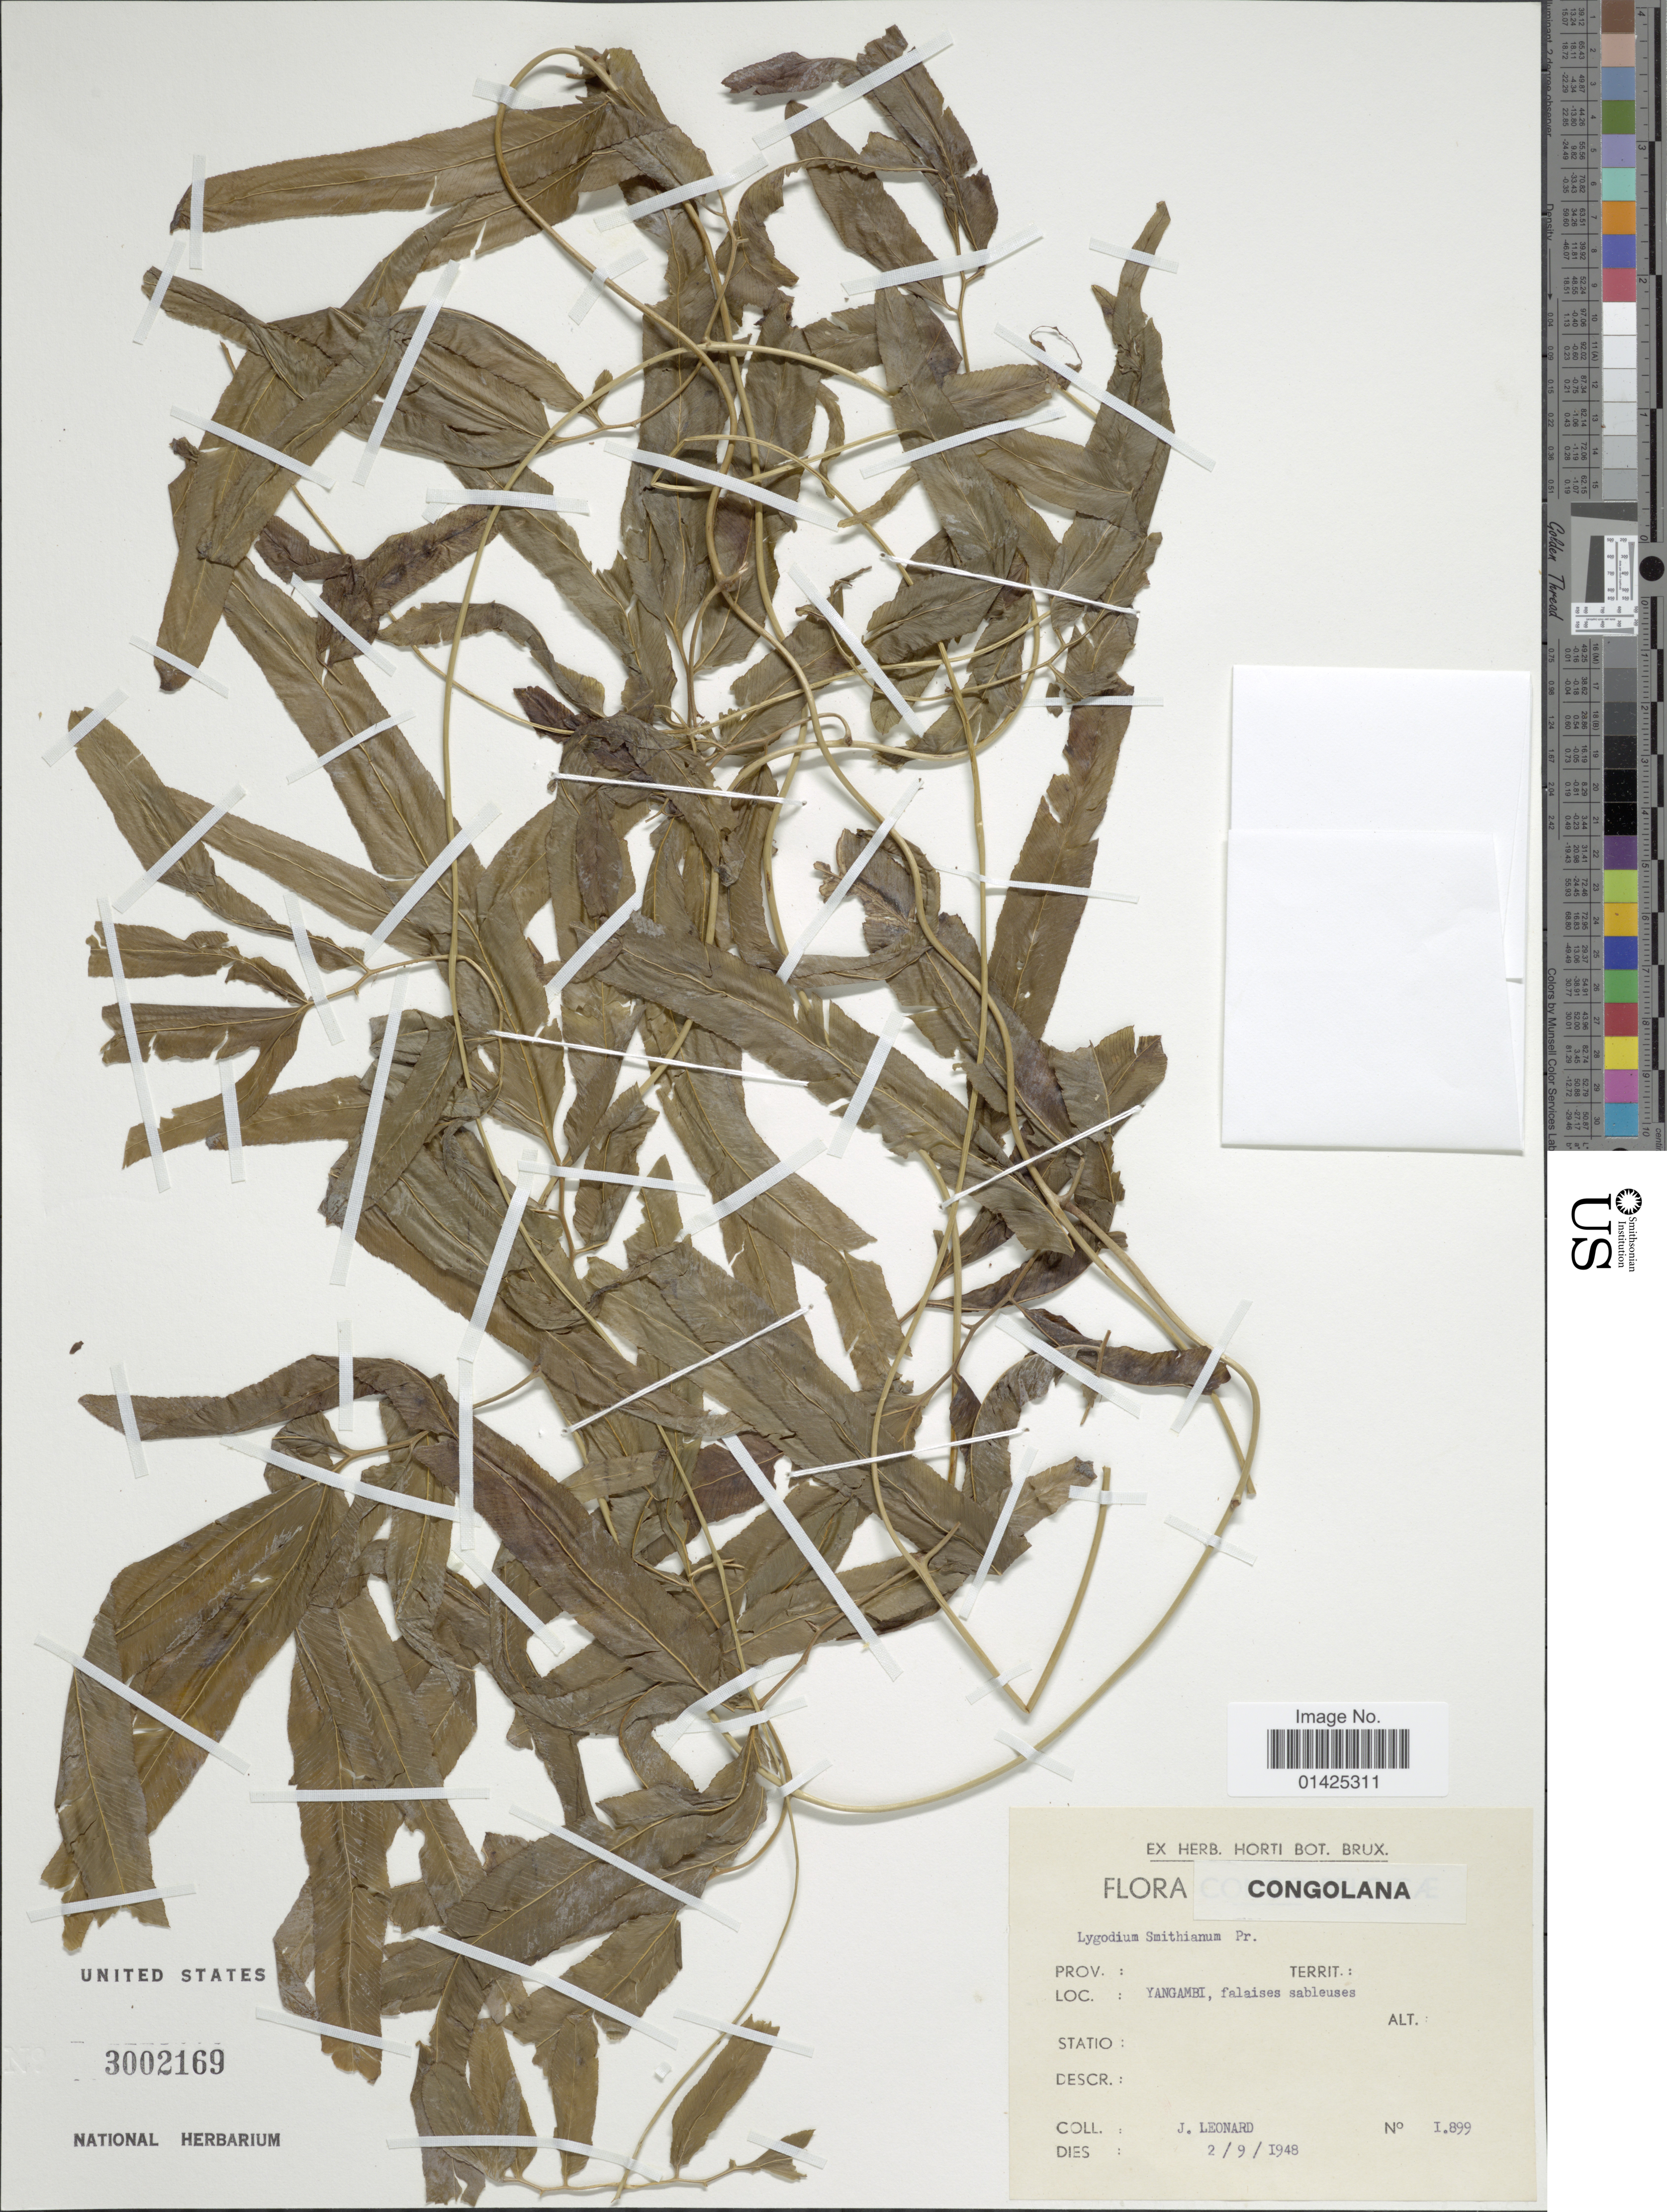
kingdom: Plantae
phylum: Tracheophyta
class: Polypodiopsida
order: Schizaeales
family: Lygodiaceae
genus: Lygodium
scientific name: Lygodium smithianum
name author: C. Presl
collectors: J. Leonard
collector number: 1.899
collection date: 1948-09-02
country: Congo, Democratic Republic of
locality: Yangambi, falaises sableuses. Congolana.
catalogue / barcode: US 3002169